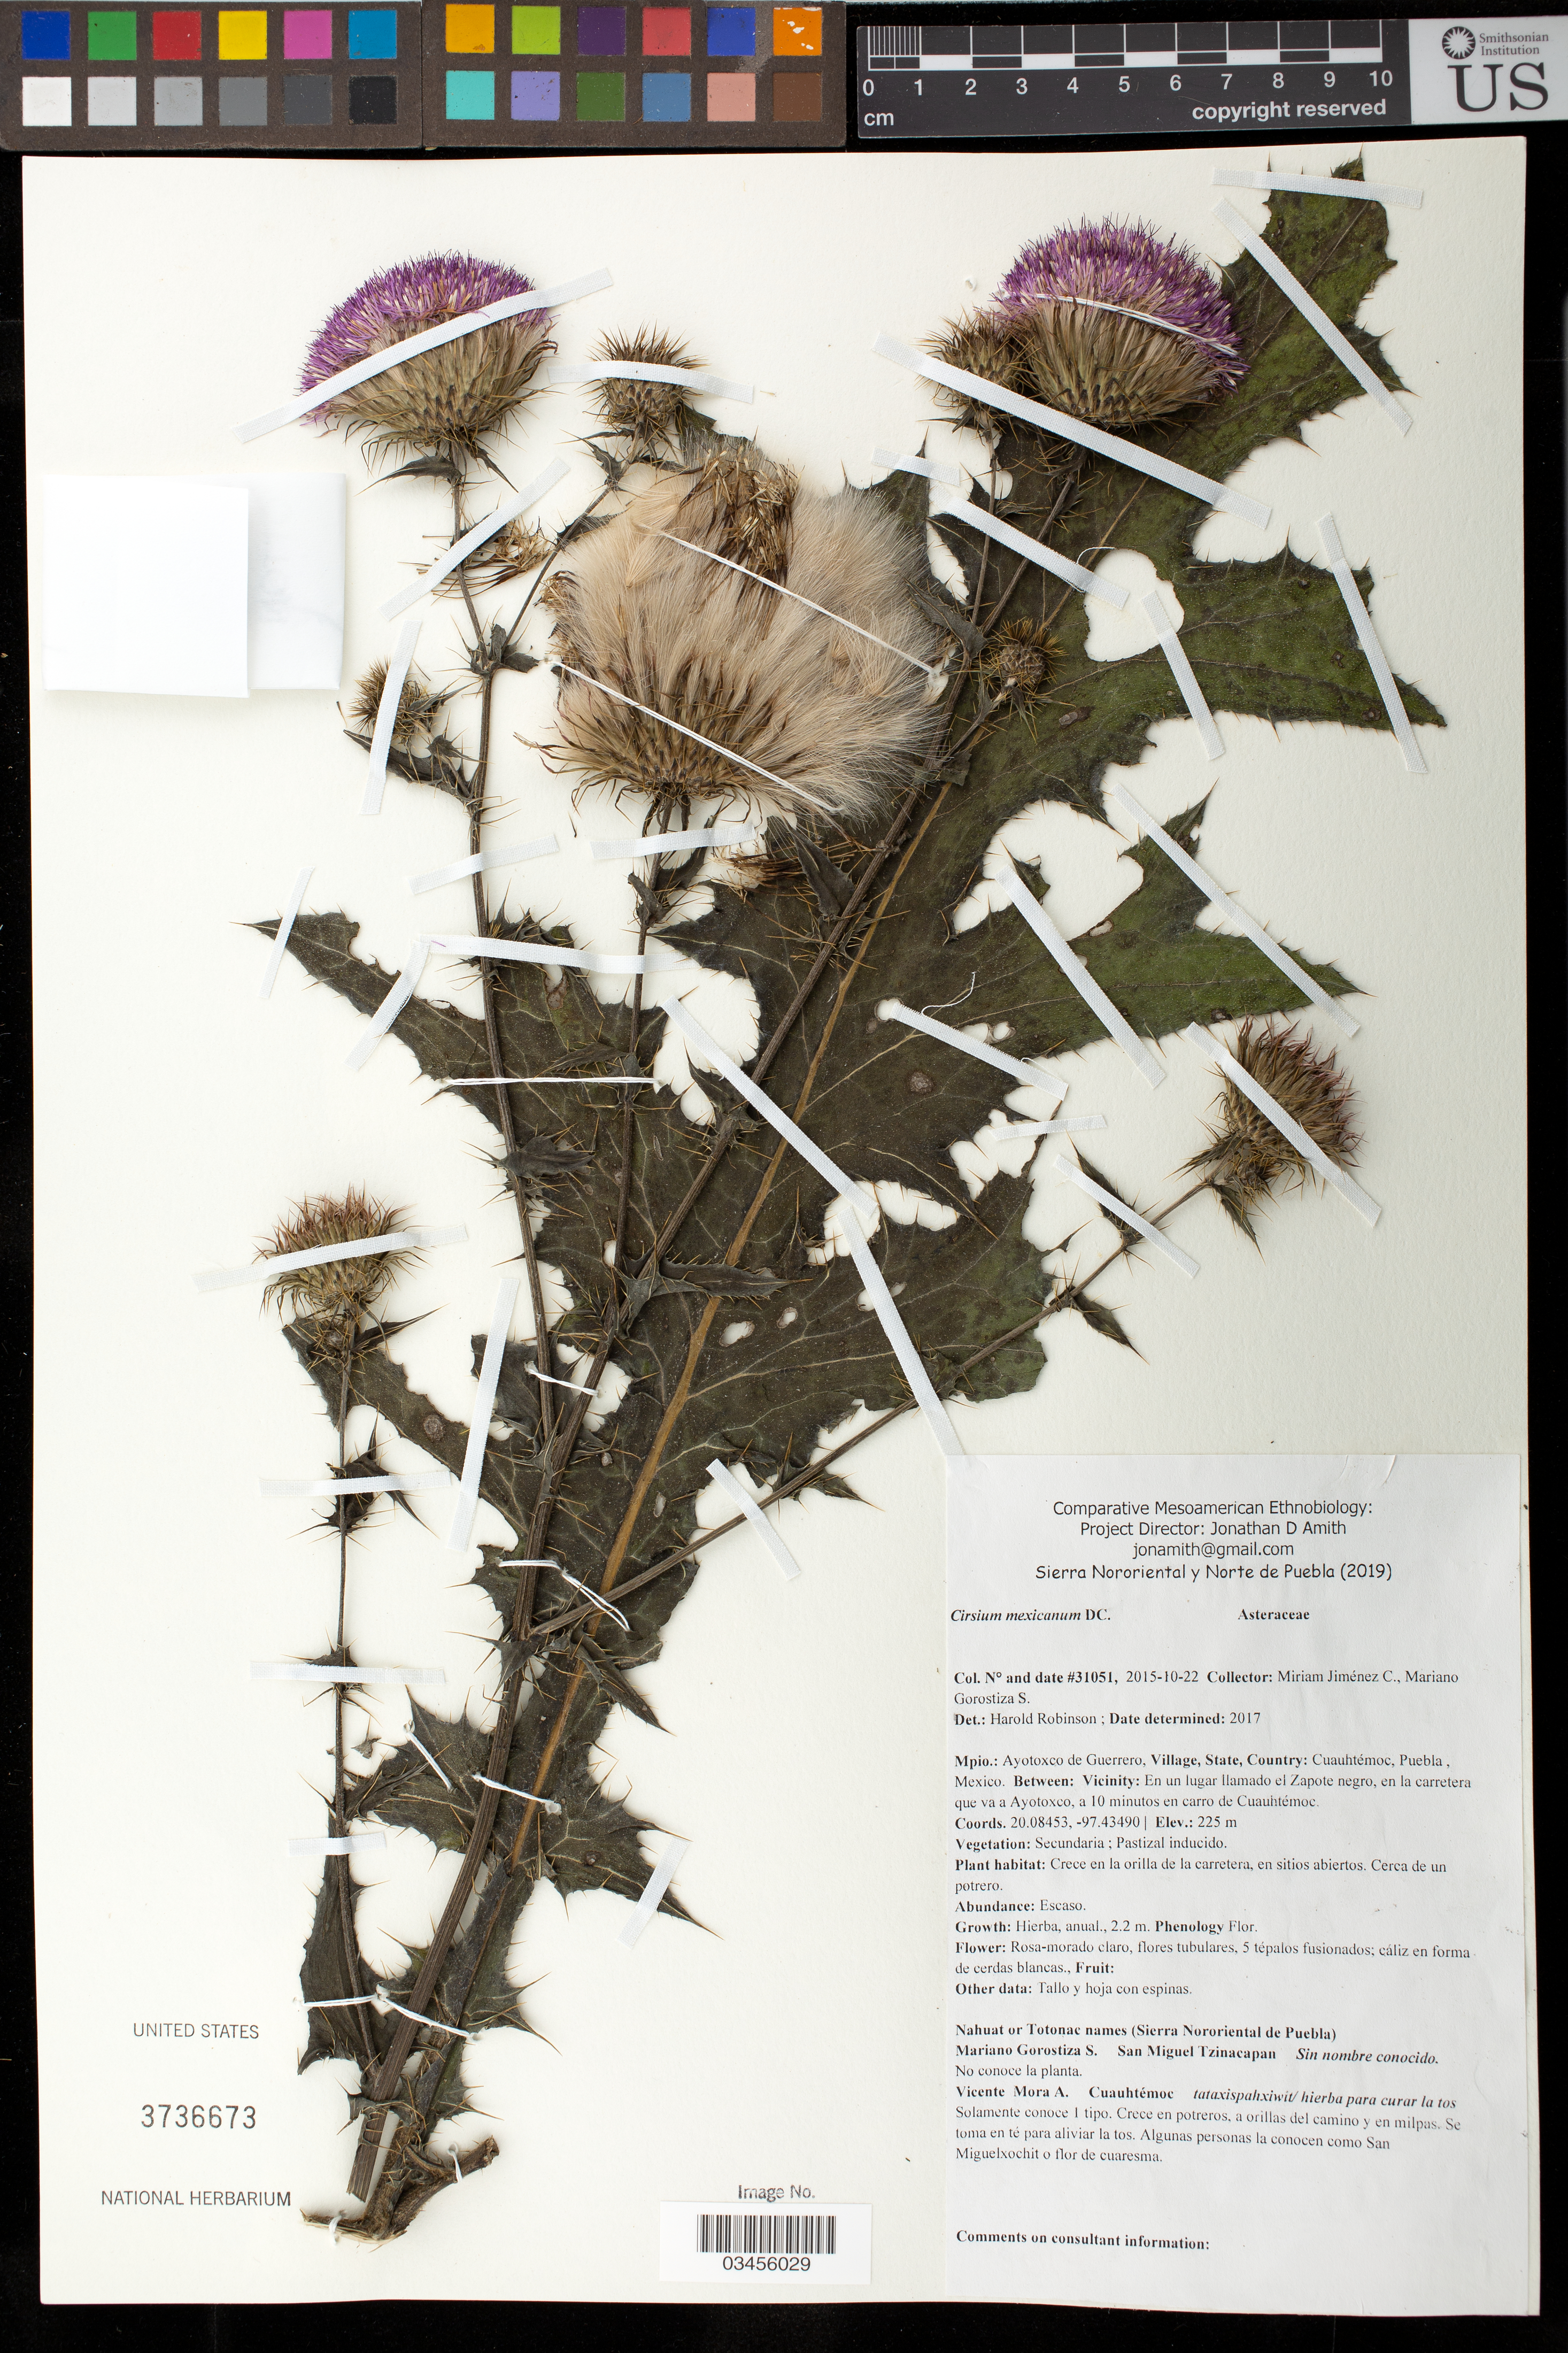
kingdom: Plantae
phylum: Tracheophyta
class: Magnoliopsida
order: Asterales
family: Asteraceae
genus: Cirsium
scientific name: Cirsium mexicanum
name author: DC.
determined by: Robinson, Harold E., (US)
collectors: M. Jiménez Chimil & M. Gorostiza S.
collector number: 31051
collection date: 2015-10-22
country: México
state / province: Puebla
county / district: Ayotoxco de Guerrero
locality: PUEBLO: Cuauhtémoc; LOCALIDAD EXACTA: El Zapote Negro, en la carretera que va a Ayotoxco, a 10 minutos en carro de Cuauhtémoc.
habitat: Pastizal inducido | En la orilla de la carretera, en sitios abiertos. Cerca de un potrero.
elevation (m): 225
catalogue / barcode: US 3736673